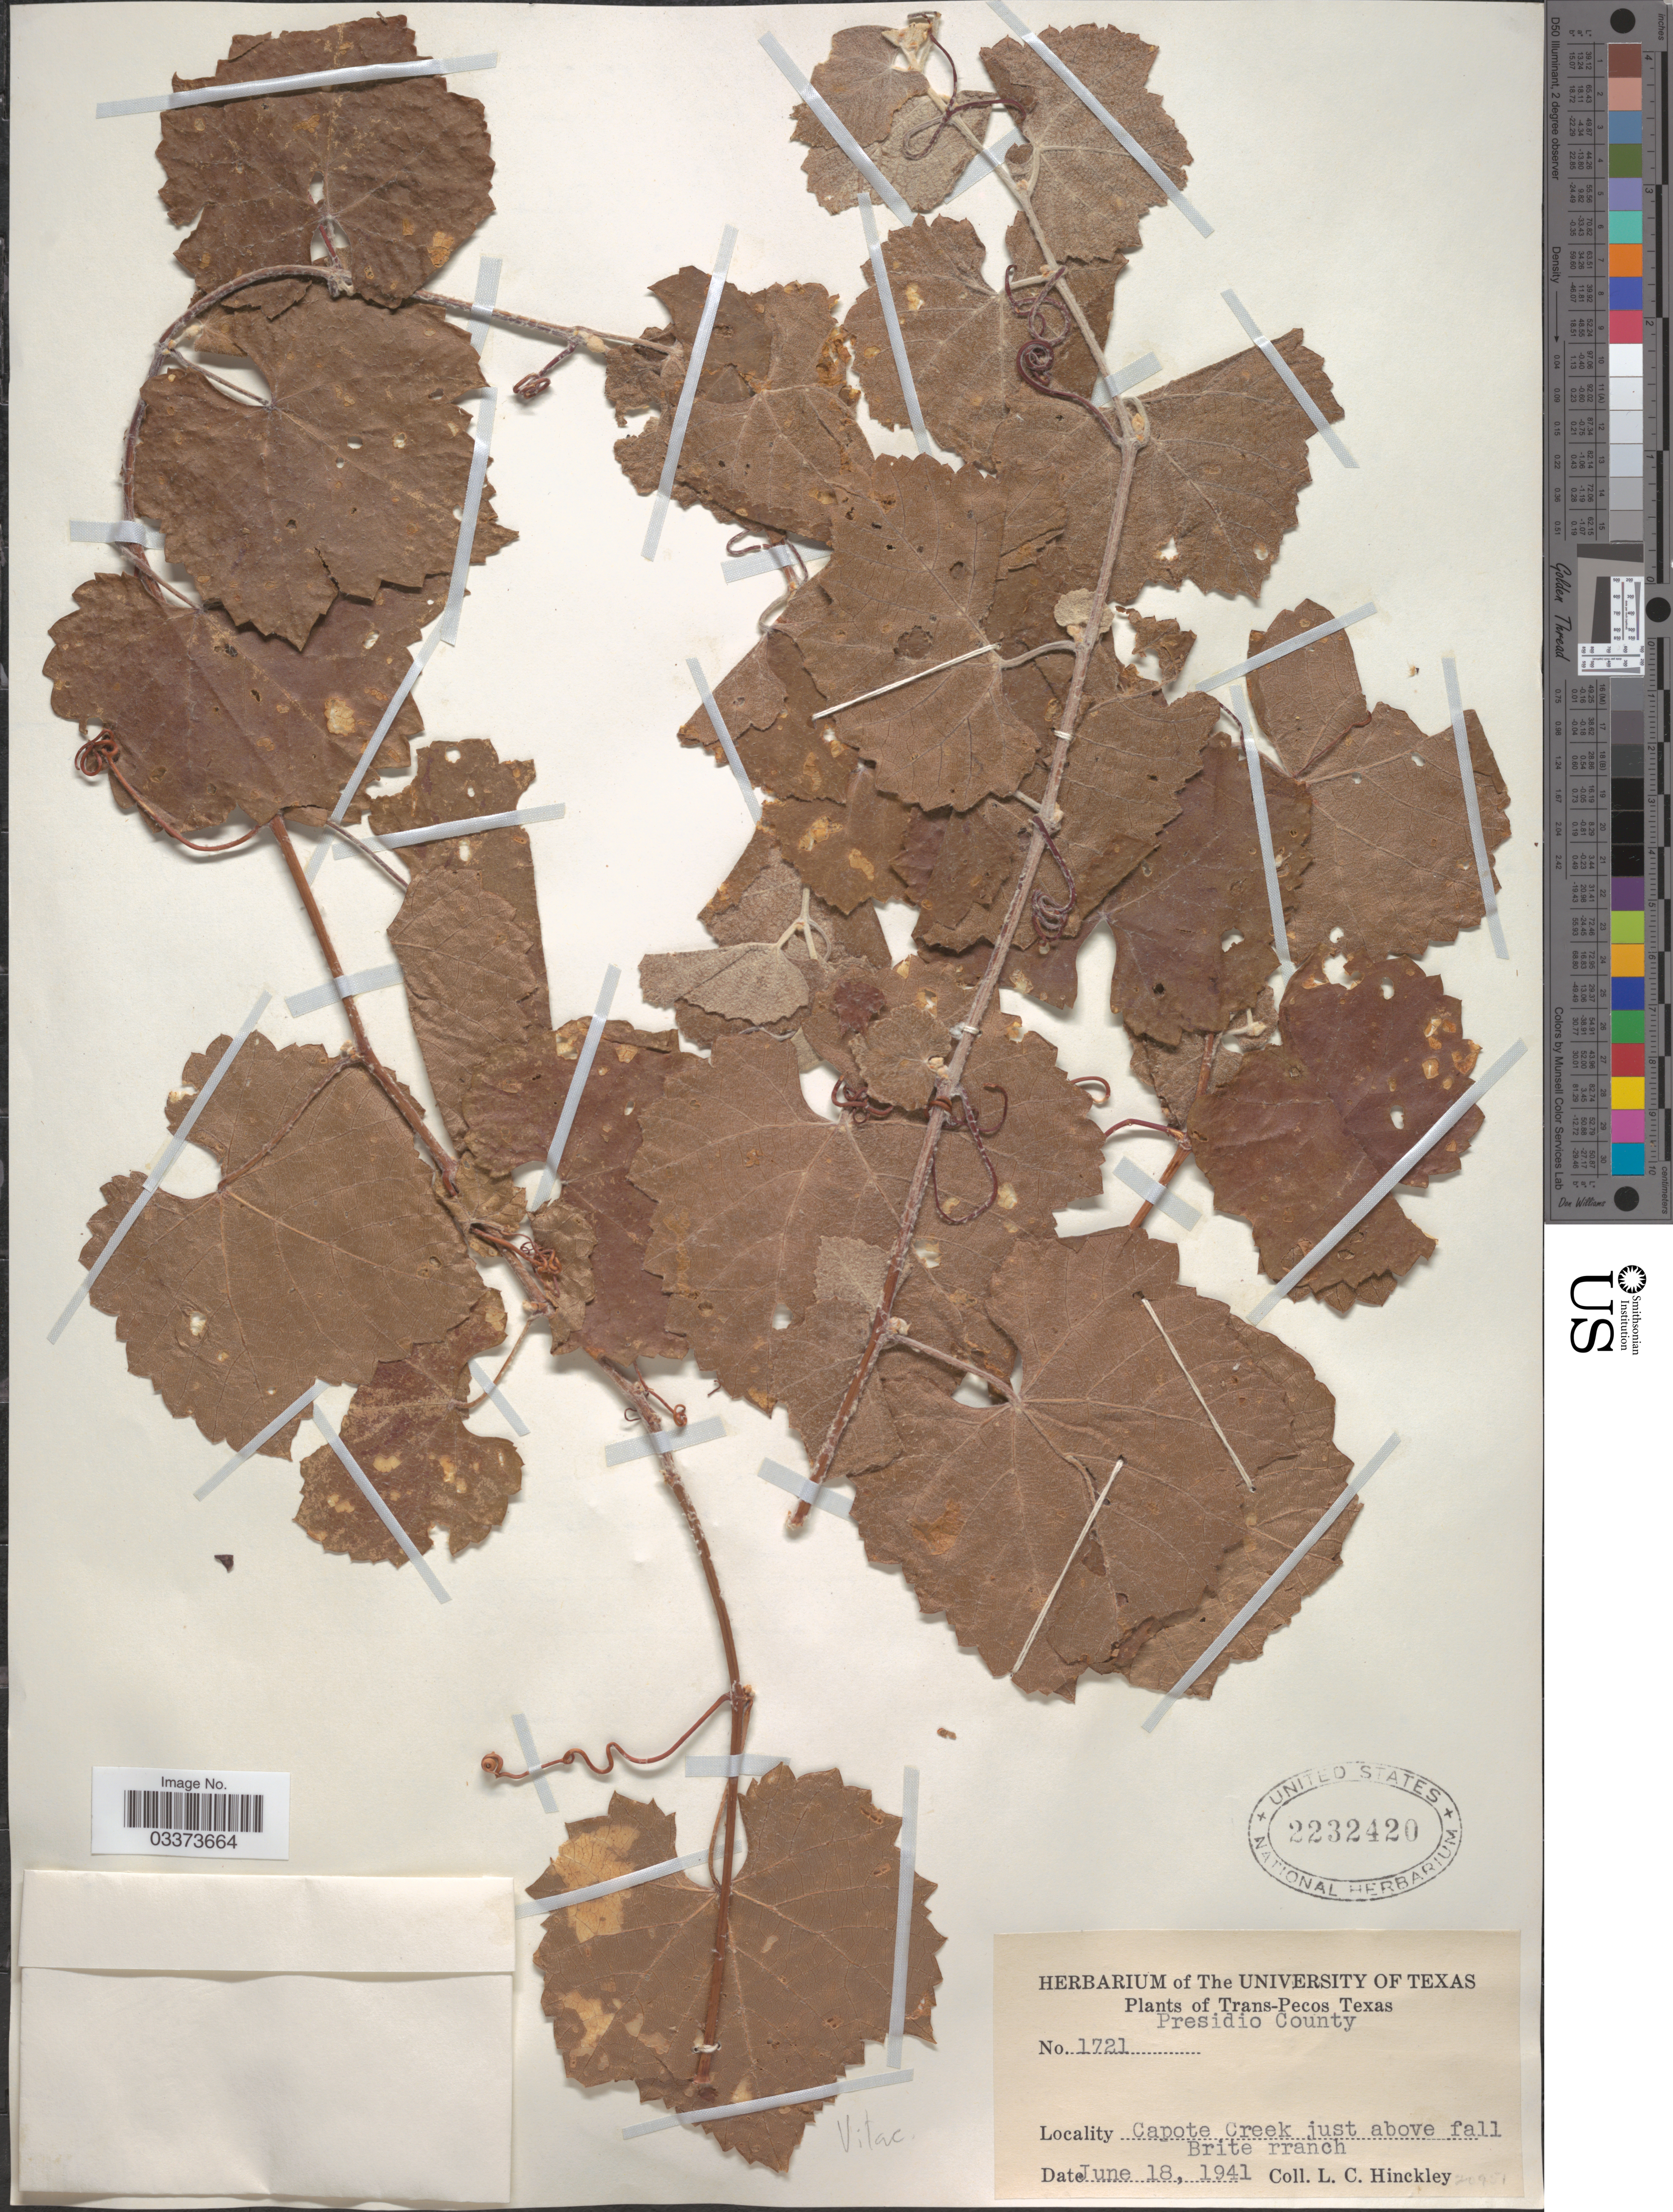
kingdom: Plantae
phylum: Tracheophyta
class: Magnoliopsida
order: Vitales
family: Vitaceae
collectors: L. Hinckley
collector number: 1721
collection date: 1941-06-18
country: United States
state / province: Texas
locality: Trans-Pecos Texas. Presidio County. Capote Creek just above fall Brite rranch.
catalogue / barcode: US 2232420